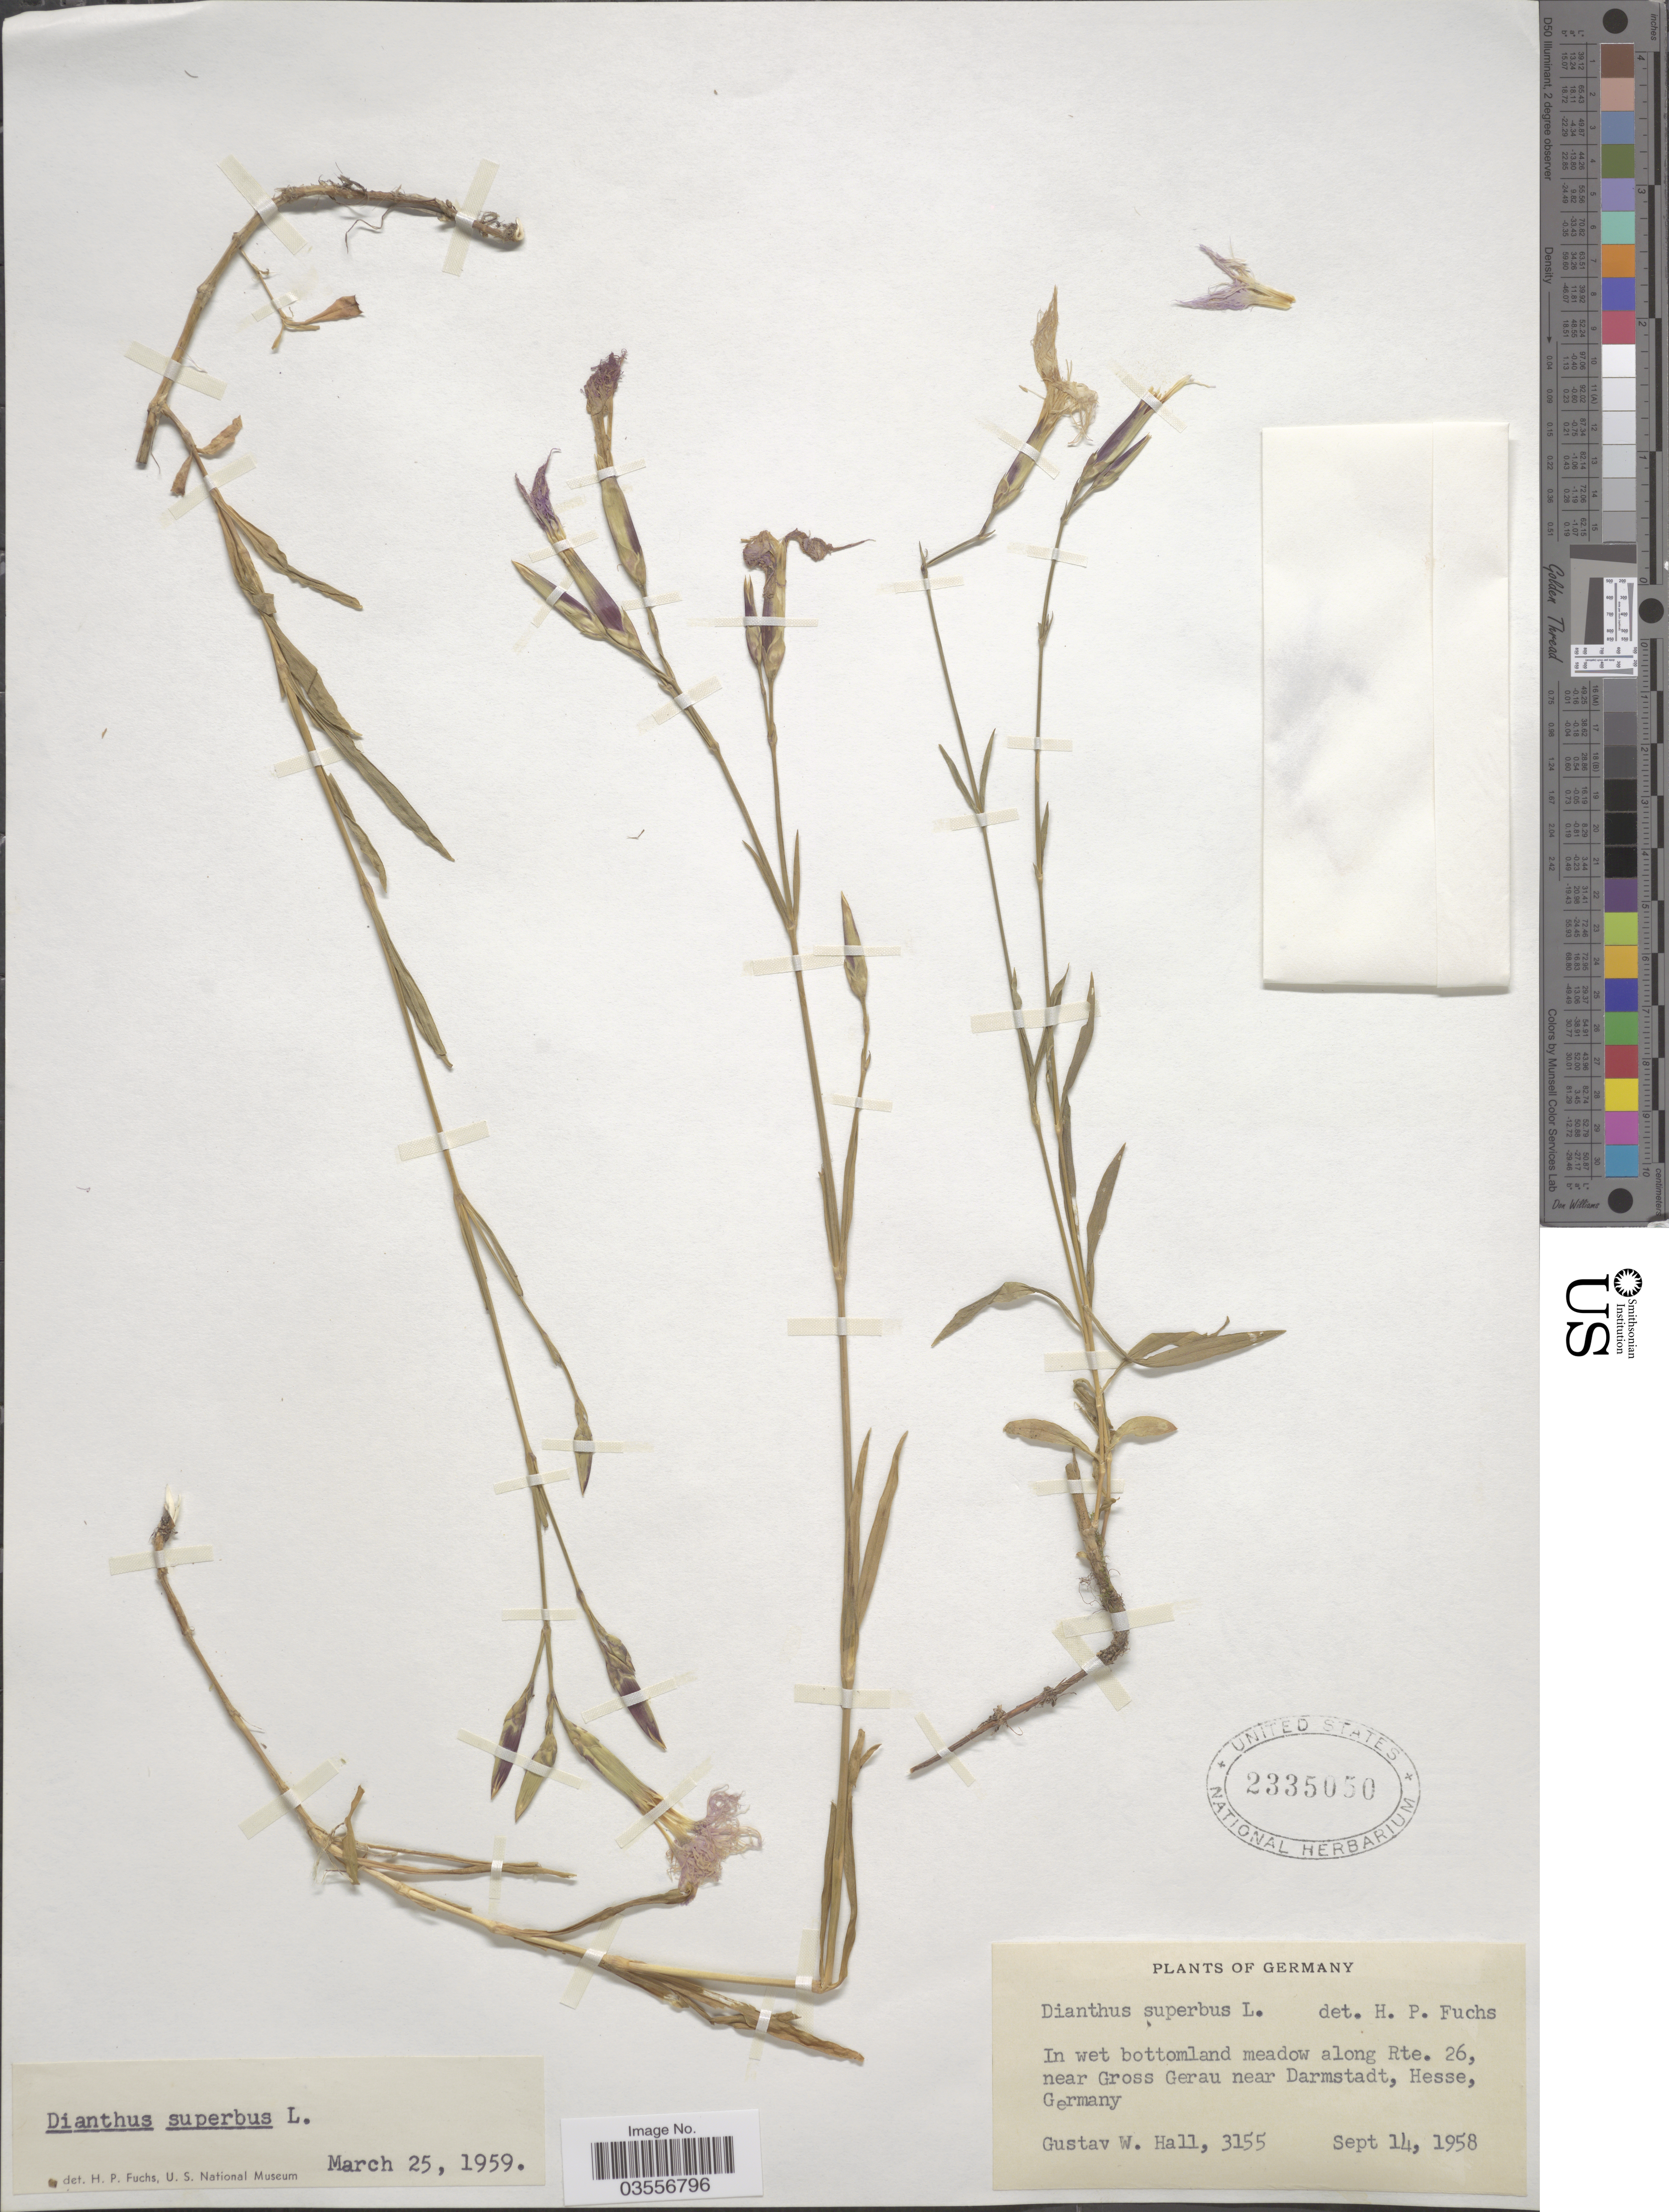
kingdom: Plantae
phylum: Tracheophyta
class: Magnoliopsida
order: Caryophyllales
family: Caryophyllaceae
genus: Dianthus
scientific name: Dianthus superbus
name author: L.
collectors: G. Hall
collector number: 3155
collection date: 1958-09-14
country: Germany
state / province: Hesse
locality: In wet bottomland meadow along Rte. 26, near Gross Gerau near Darmstadt, Hesse.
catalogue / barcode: US 2335050